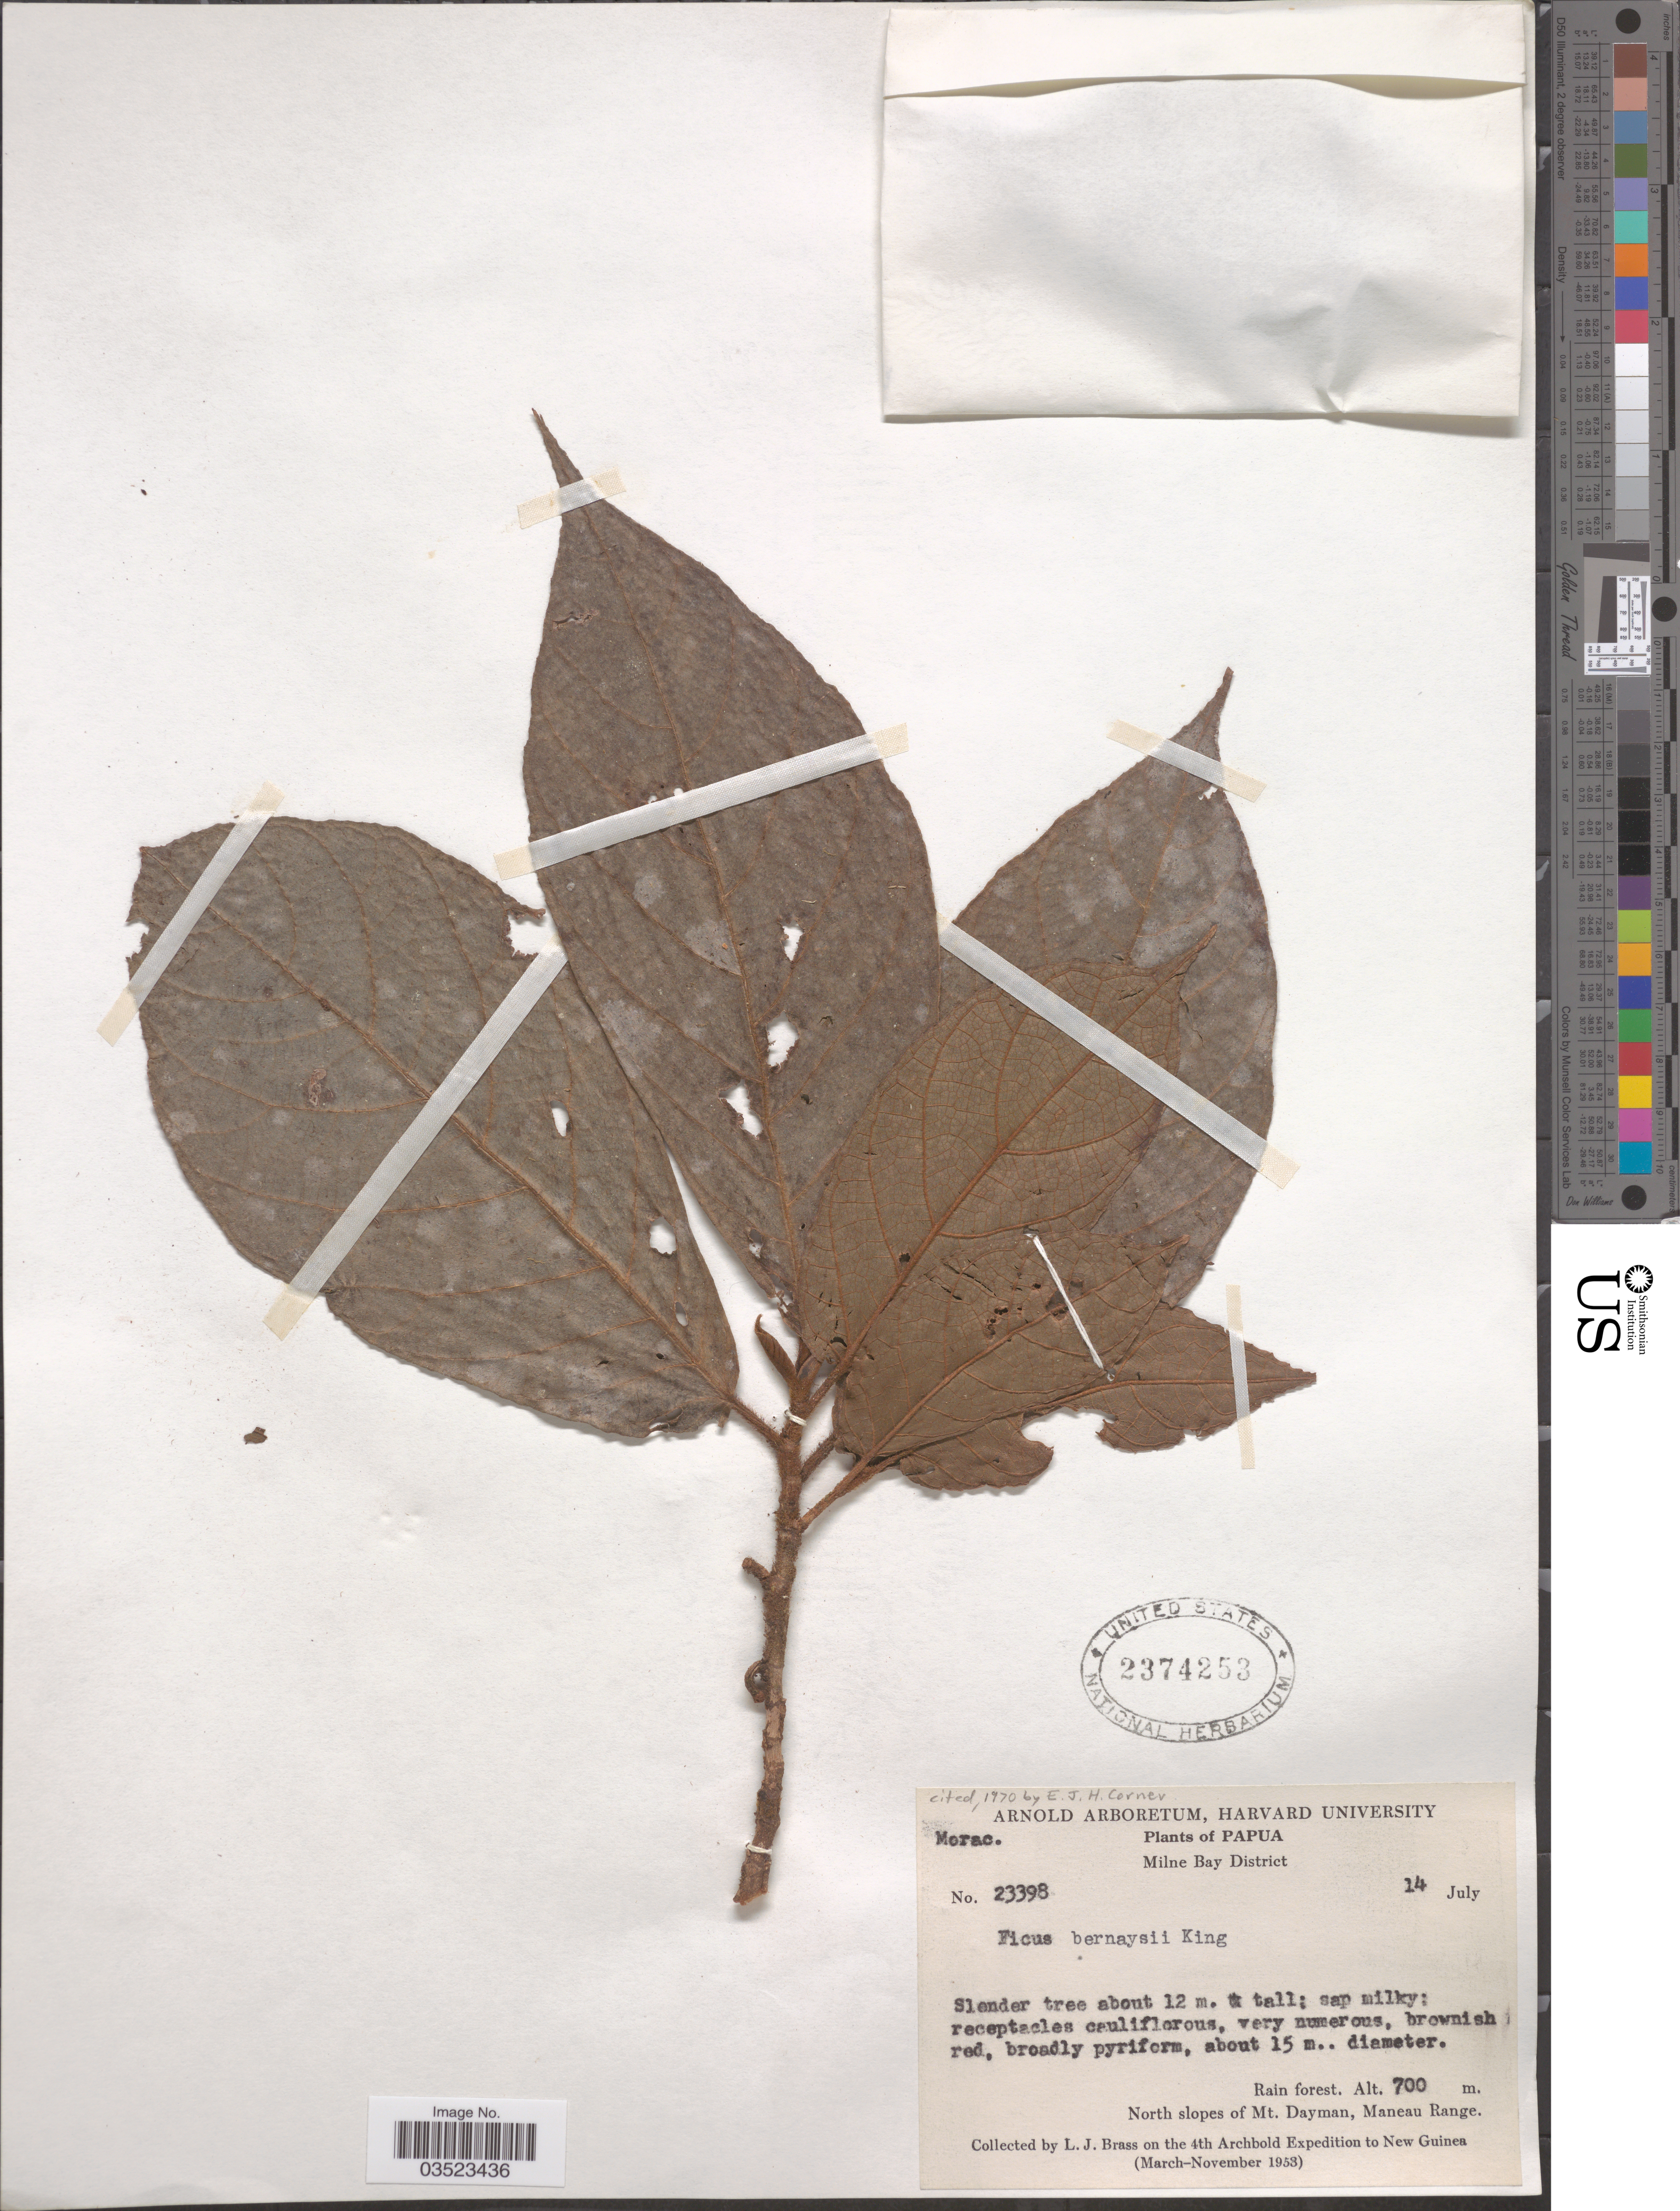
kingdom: Plantae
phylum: Tracheophyta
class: Magnoliopsida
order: Rosales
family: Moraceae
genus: Ficus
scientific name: Ficus bernaysii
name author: King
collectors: L. J. Brass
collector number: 23398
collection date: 1953-07-14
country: Papua New Guinea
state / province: Milne Bay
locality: Papua. Milne Bay District. Rain forest. North slopes of Mt. Dayman, Maneau Range. New Guinea.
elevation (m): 700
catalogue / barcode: US 2374253